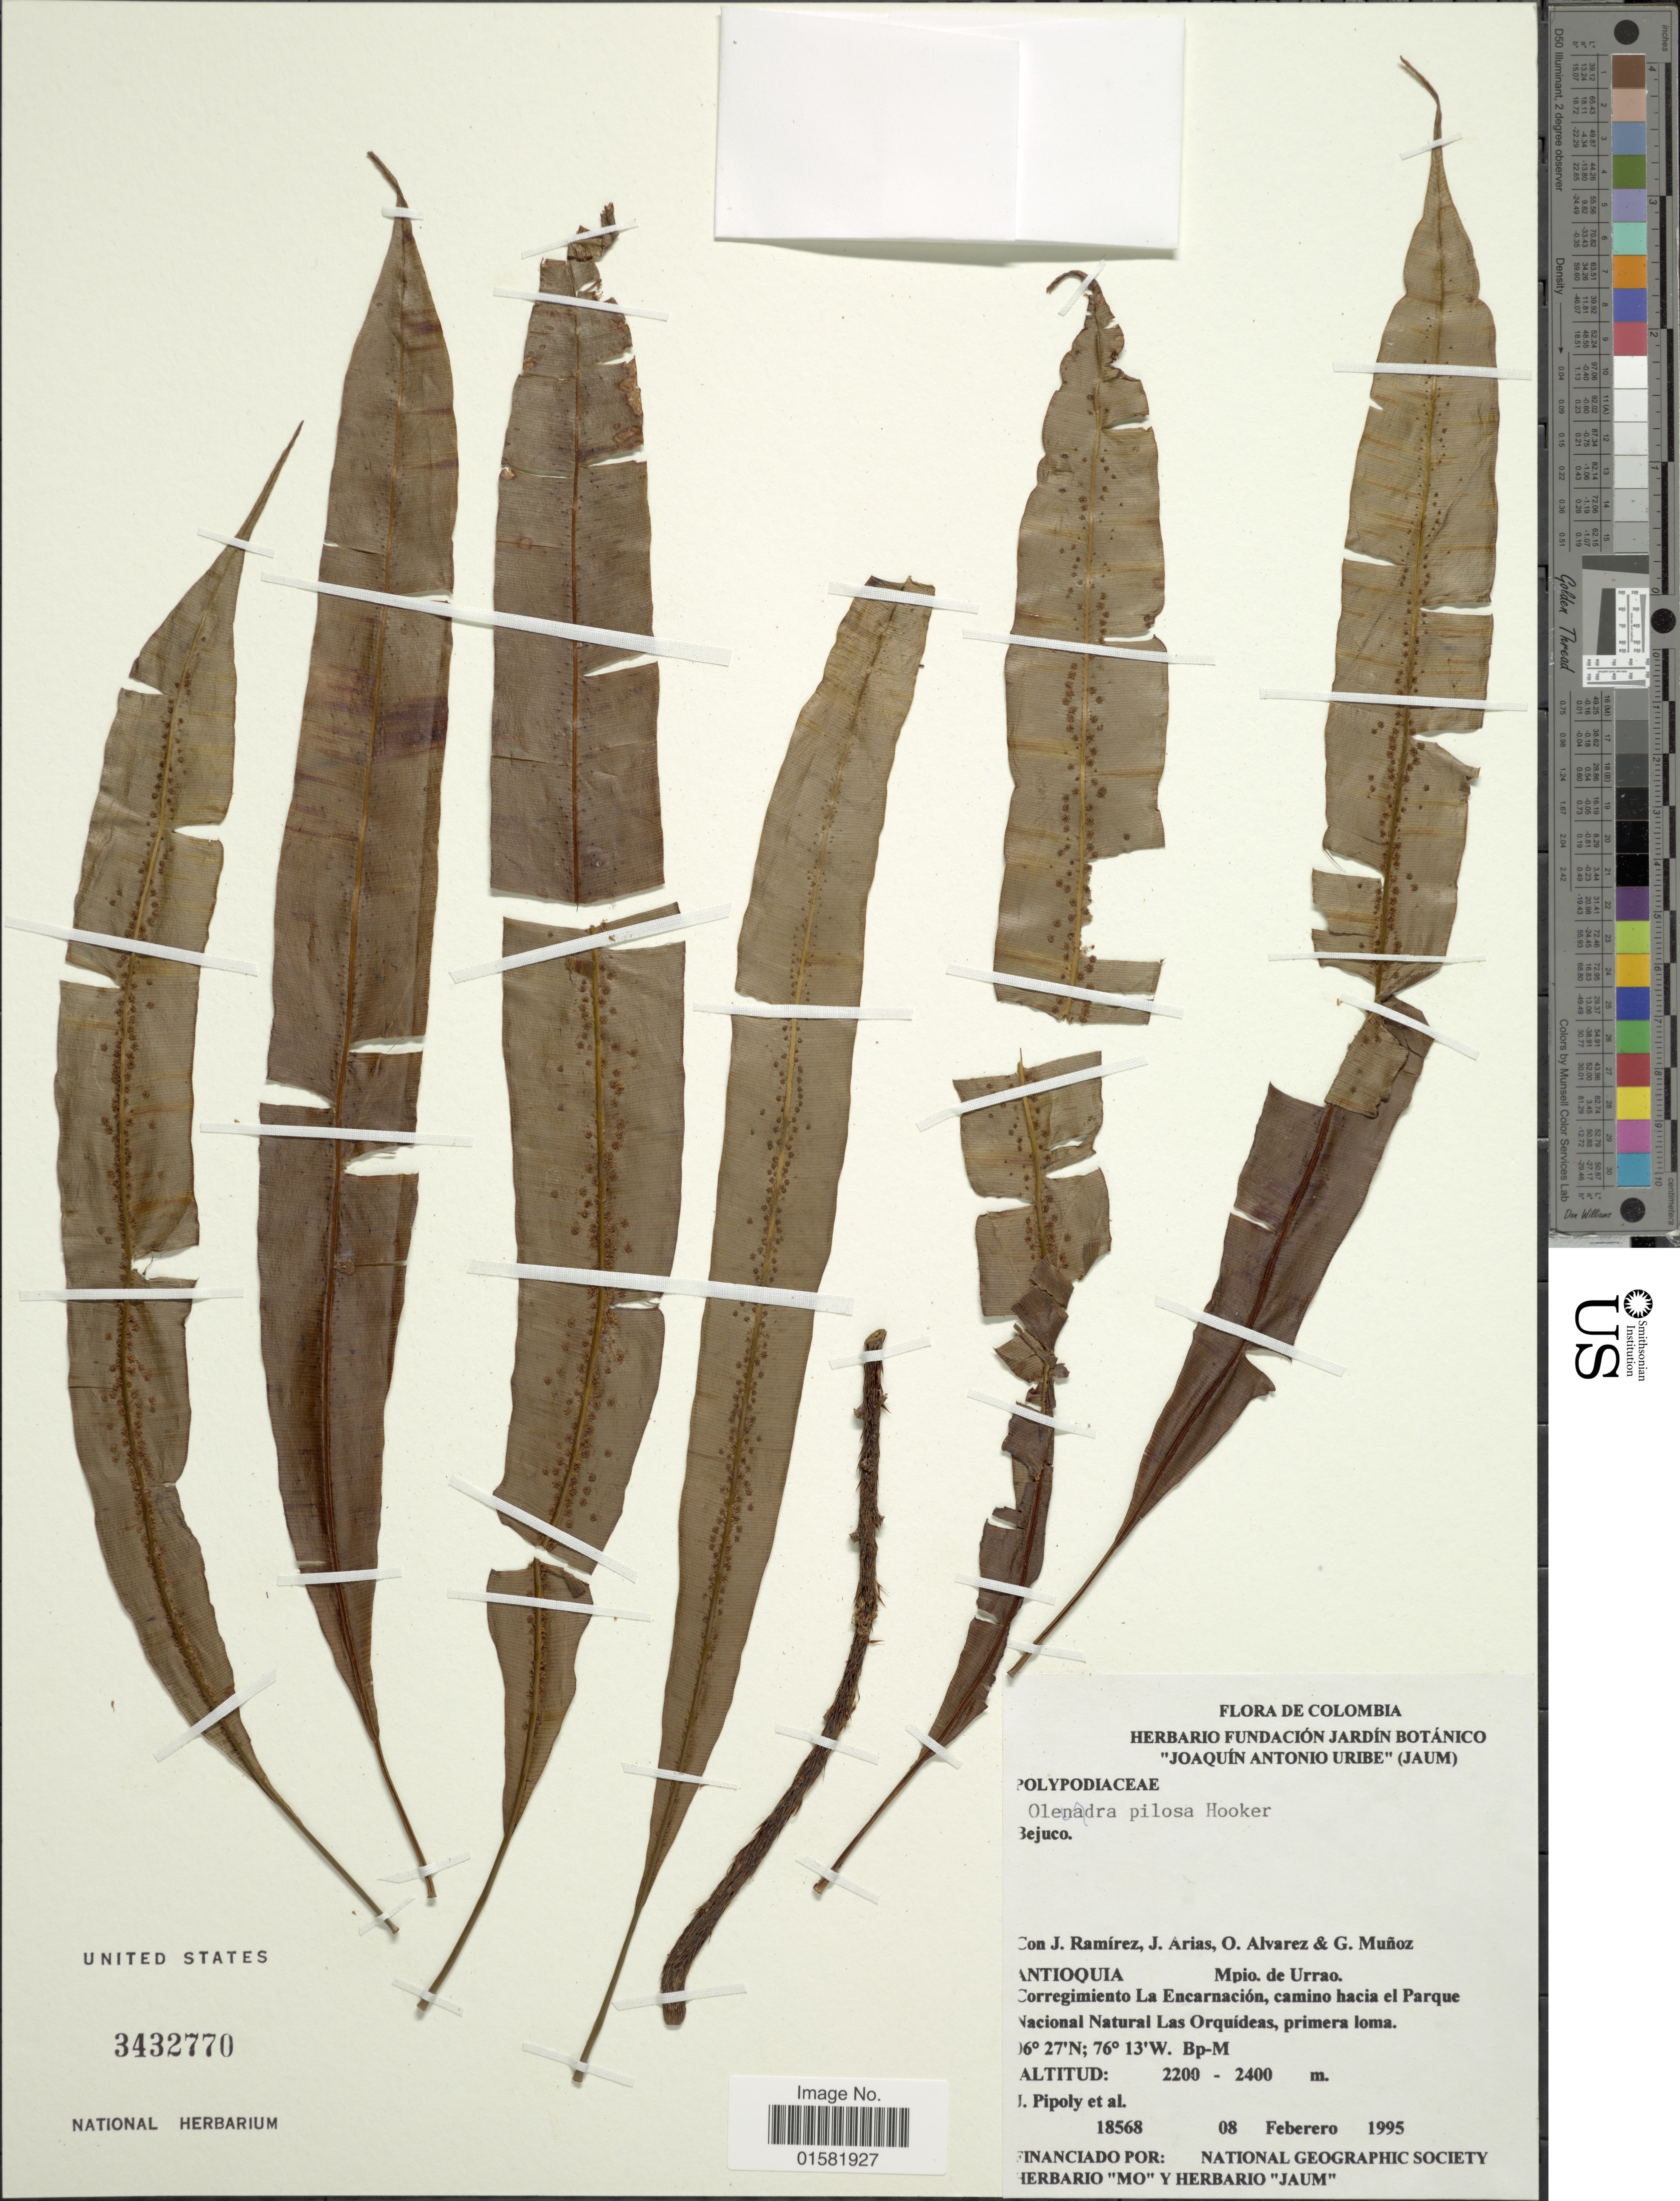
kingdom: Plantae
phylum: Tracheophyta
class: Polypodiopsida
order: Polypodiales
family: Oleandraceae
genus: Oleandra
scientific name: Oleandra pilosa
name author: Hook.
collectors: J. Ramírez, J. Arias, O. Alvarez & G. Muñoz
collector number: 18568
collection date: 1995-02-08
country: Colombia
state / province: Antioquia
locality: Colombia, Antioquia, Mpio. de Urrao, Corregimiento La Encarnación, camino hacia el parque Nacional Natural las Orquideas, primera loma.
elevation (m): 2200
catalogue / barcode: US 3432770